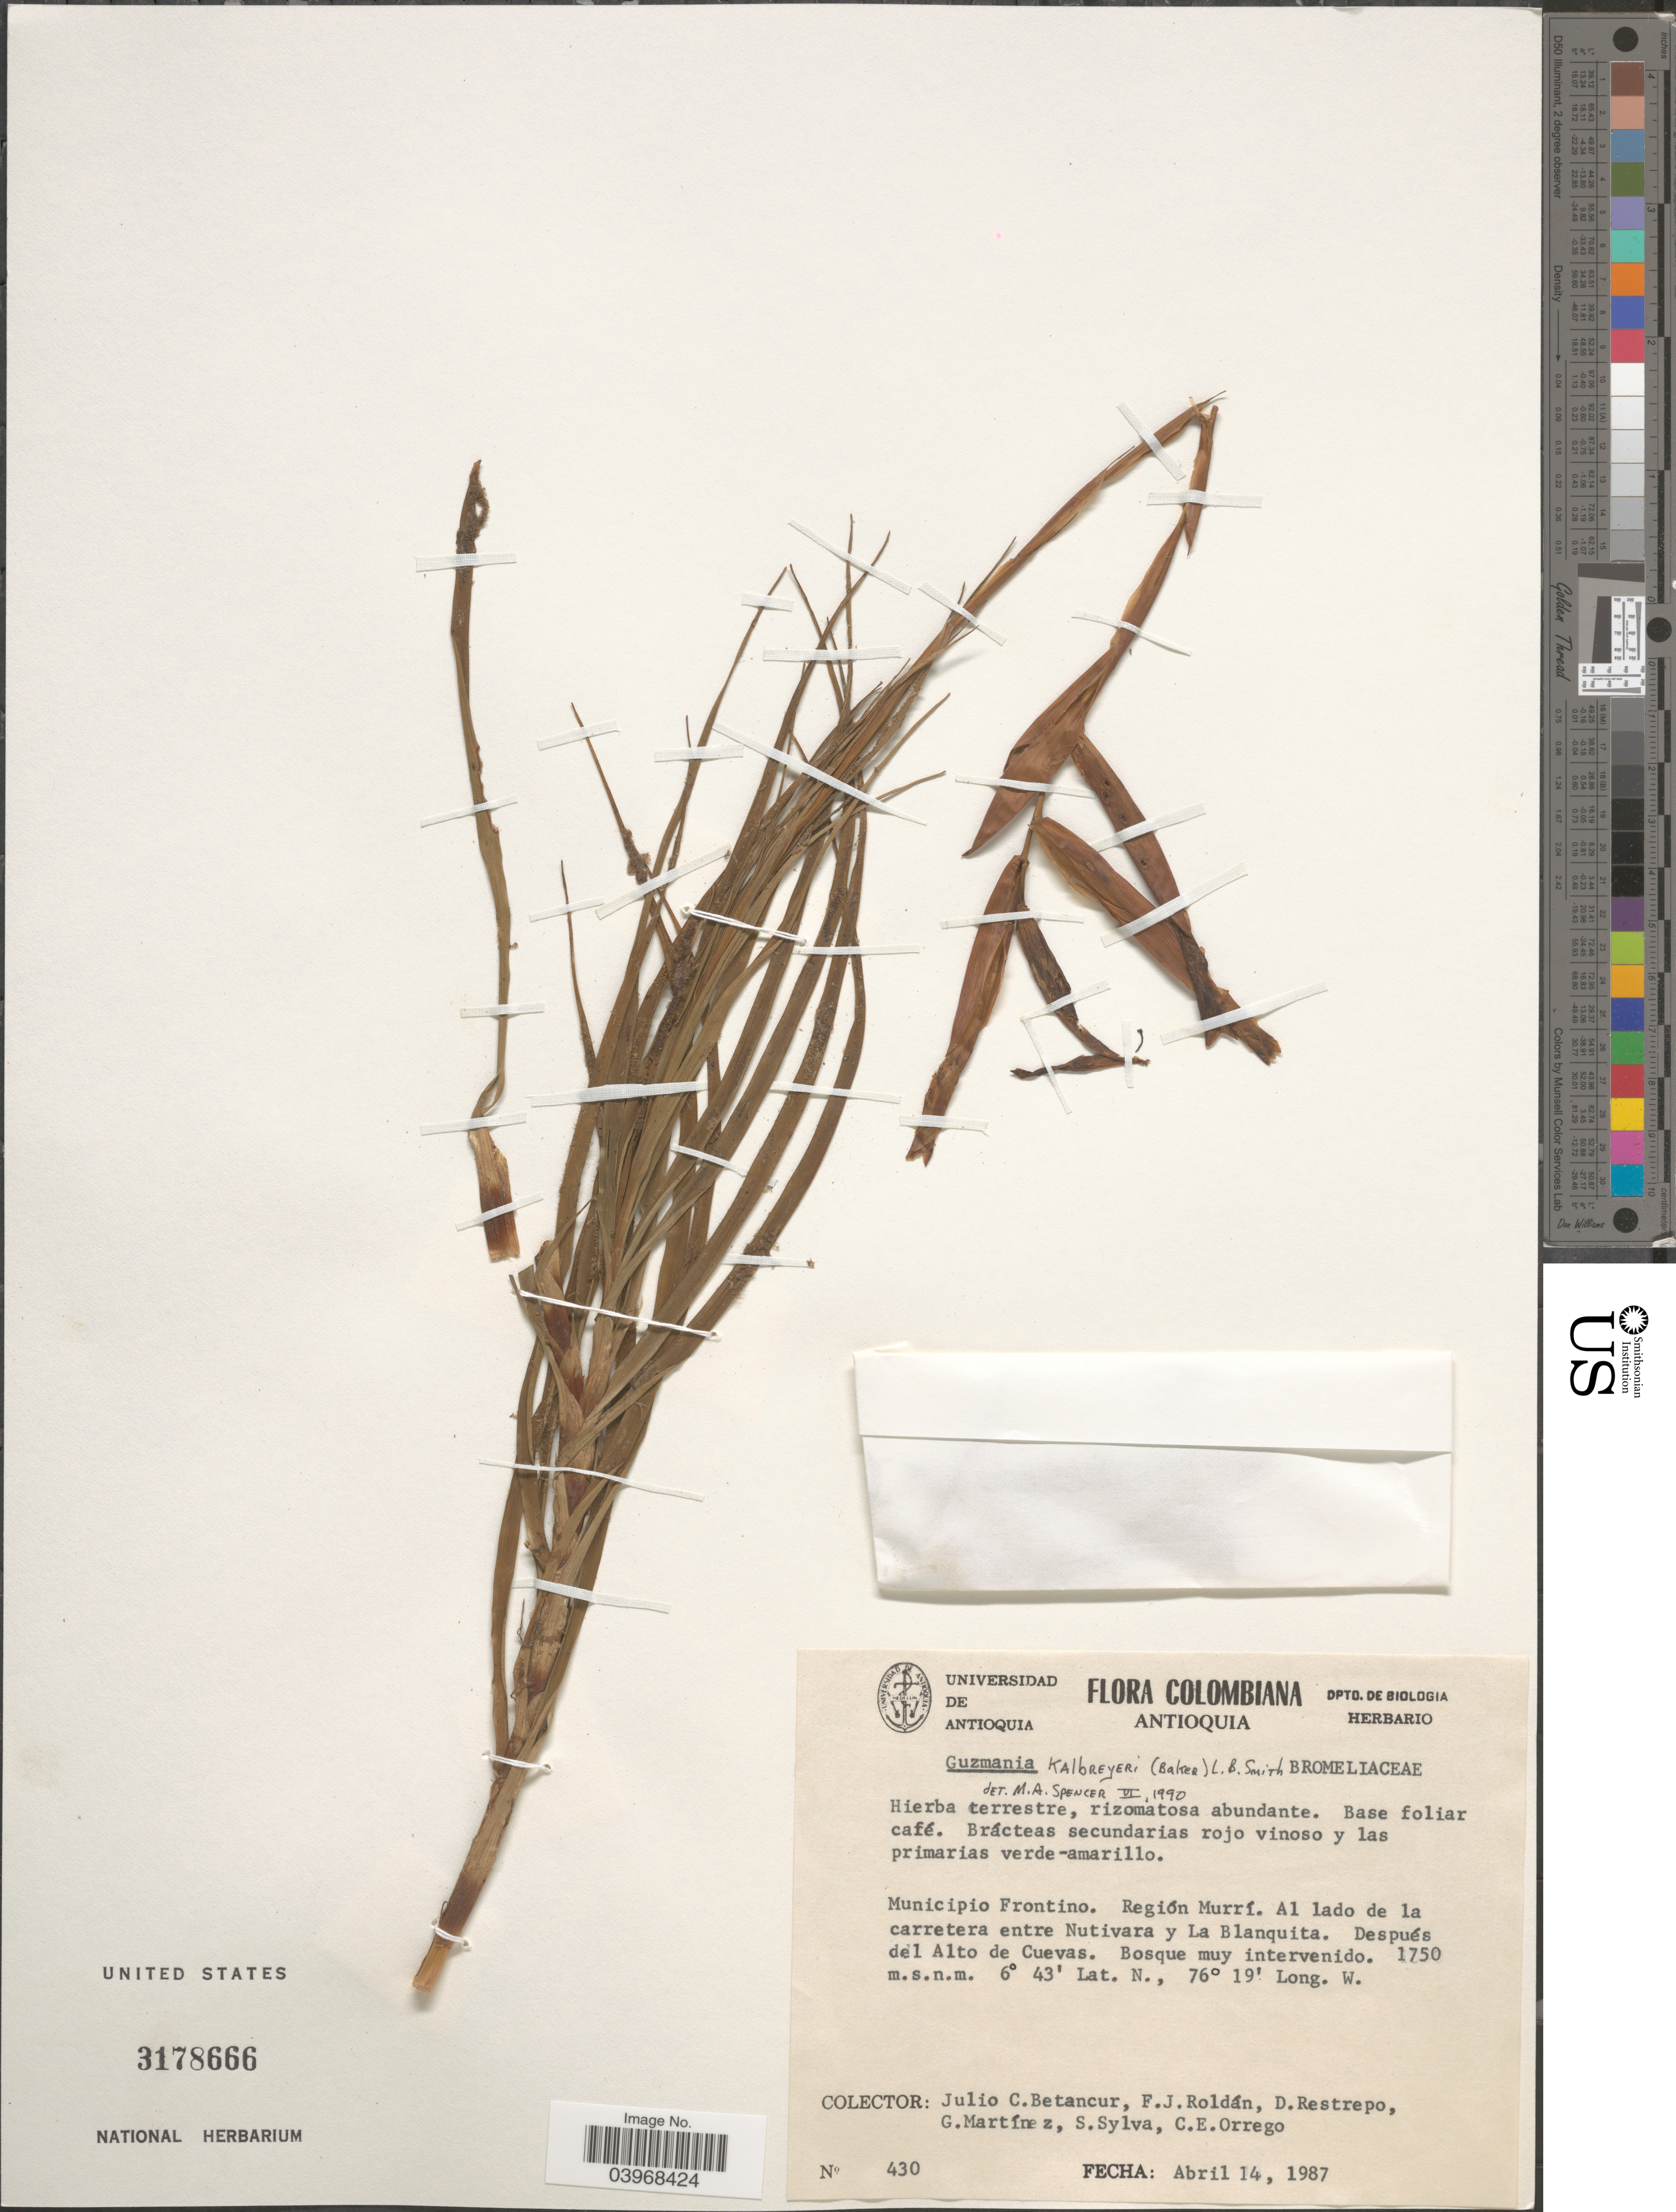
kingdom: Plantae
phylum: Tracheophyta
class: Liliopsida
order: Poales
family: Bromeliaceae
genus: Guzmania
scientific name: Guzmania kalbreyeri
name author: (Baker) L.B. Sm.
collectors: J. C. Betancur, F. J. Roldán, D. Restrepo, G. Martínez & et al.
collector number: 430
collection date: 1987-04-14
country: Colombia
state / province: Antioquia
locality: Municipio Frontino. Región Murrí. Al lado de la carretera entre Nutivara y La Blanquita. Después del Alto de Cuevas.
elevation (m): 1750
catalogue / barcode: US 3178666